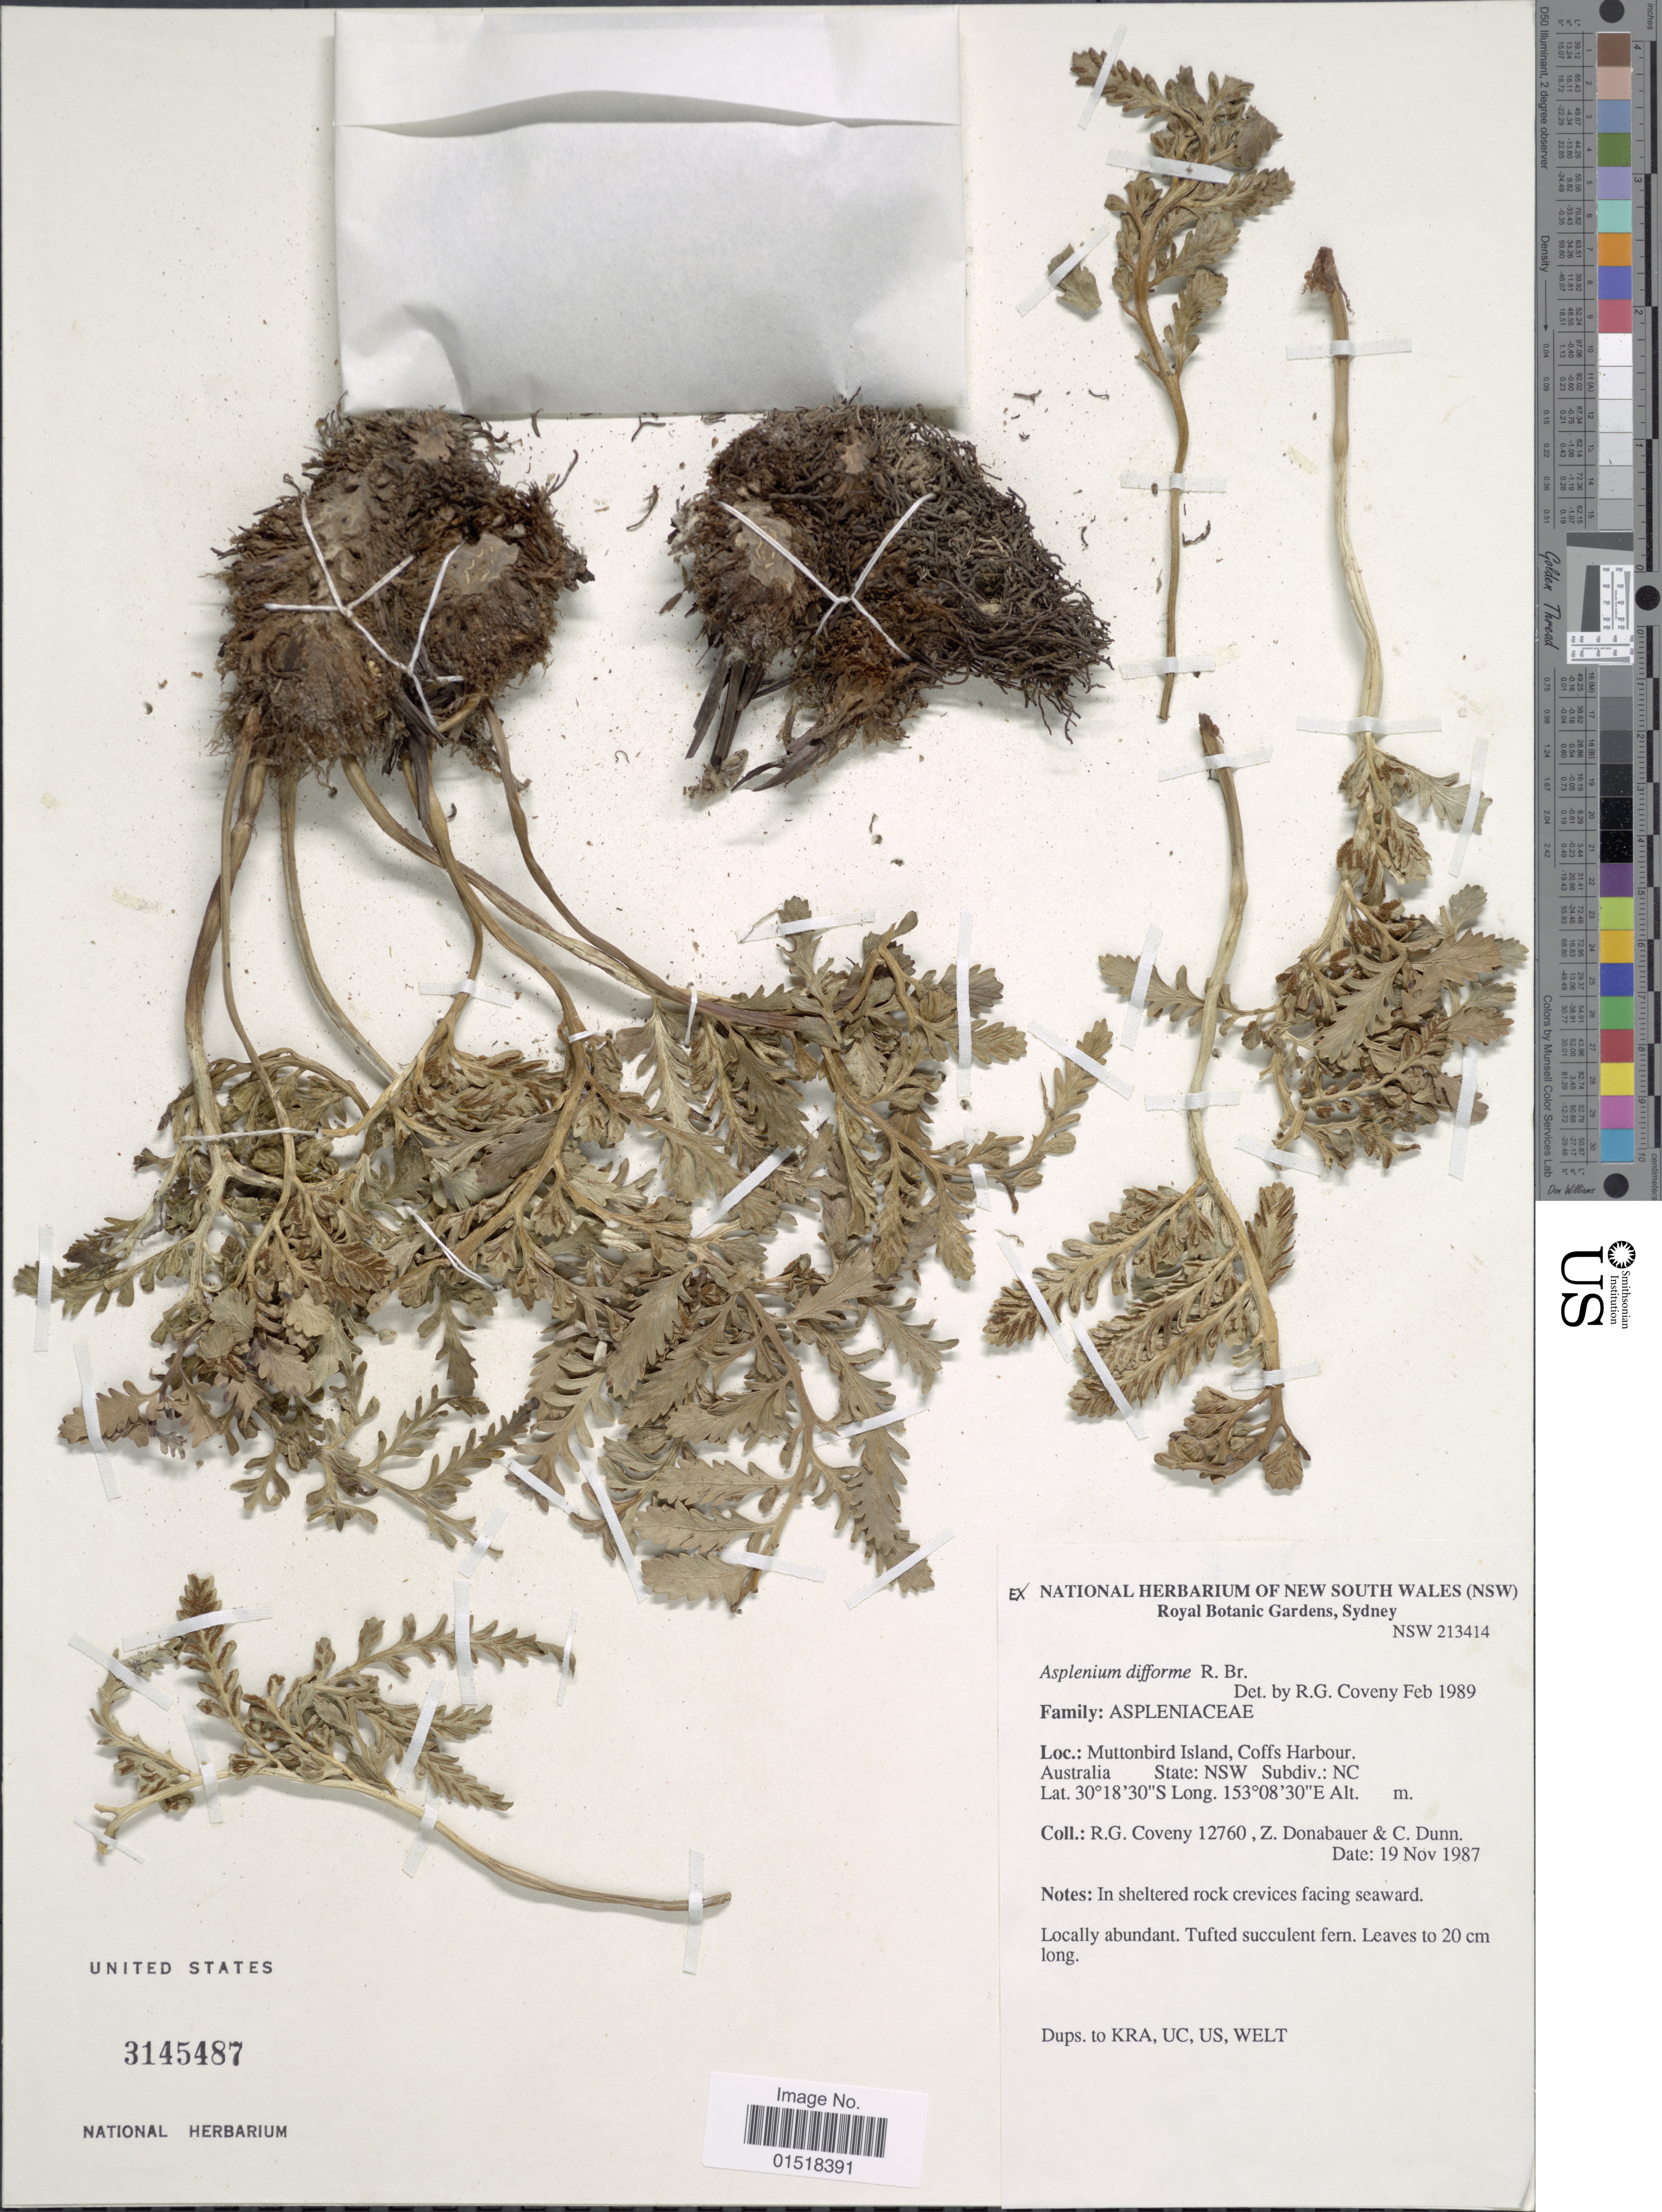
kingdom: Plantae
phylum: Tracheophyta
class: Polypodiopsida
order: Polypodiales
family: Aspleniaceae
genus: Asplenium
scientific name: Asplenium difforme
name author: R. Br.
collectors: R. Coveny, Z. Donabauer & C. Dunn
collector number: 12760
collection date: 1987-11-19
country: Australia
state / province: New South Wales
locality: Muttonbird Island, Coffs Harbour. Subdiv.: NC.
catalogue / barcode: US 3145487